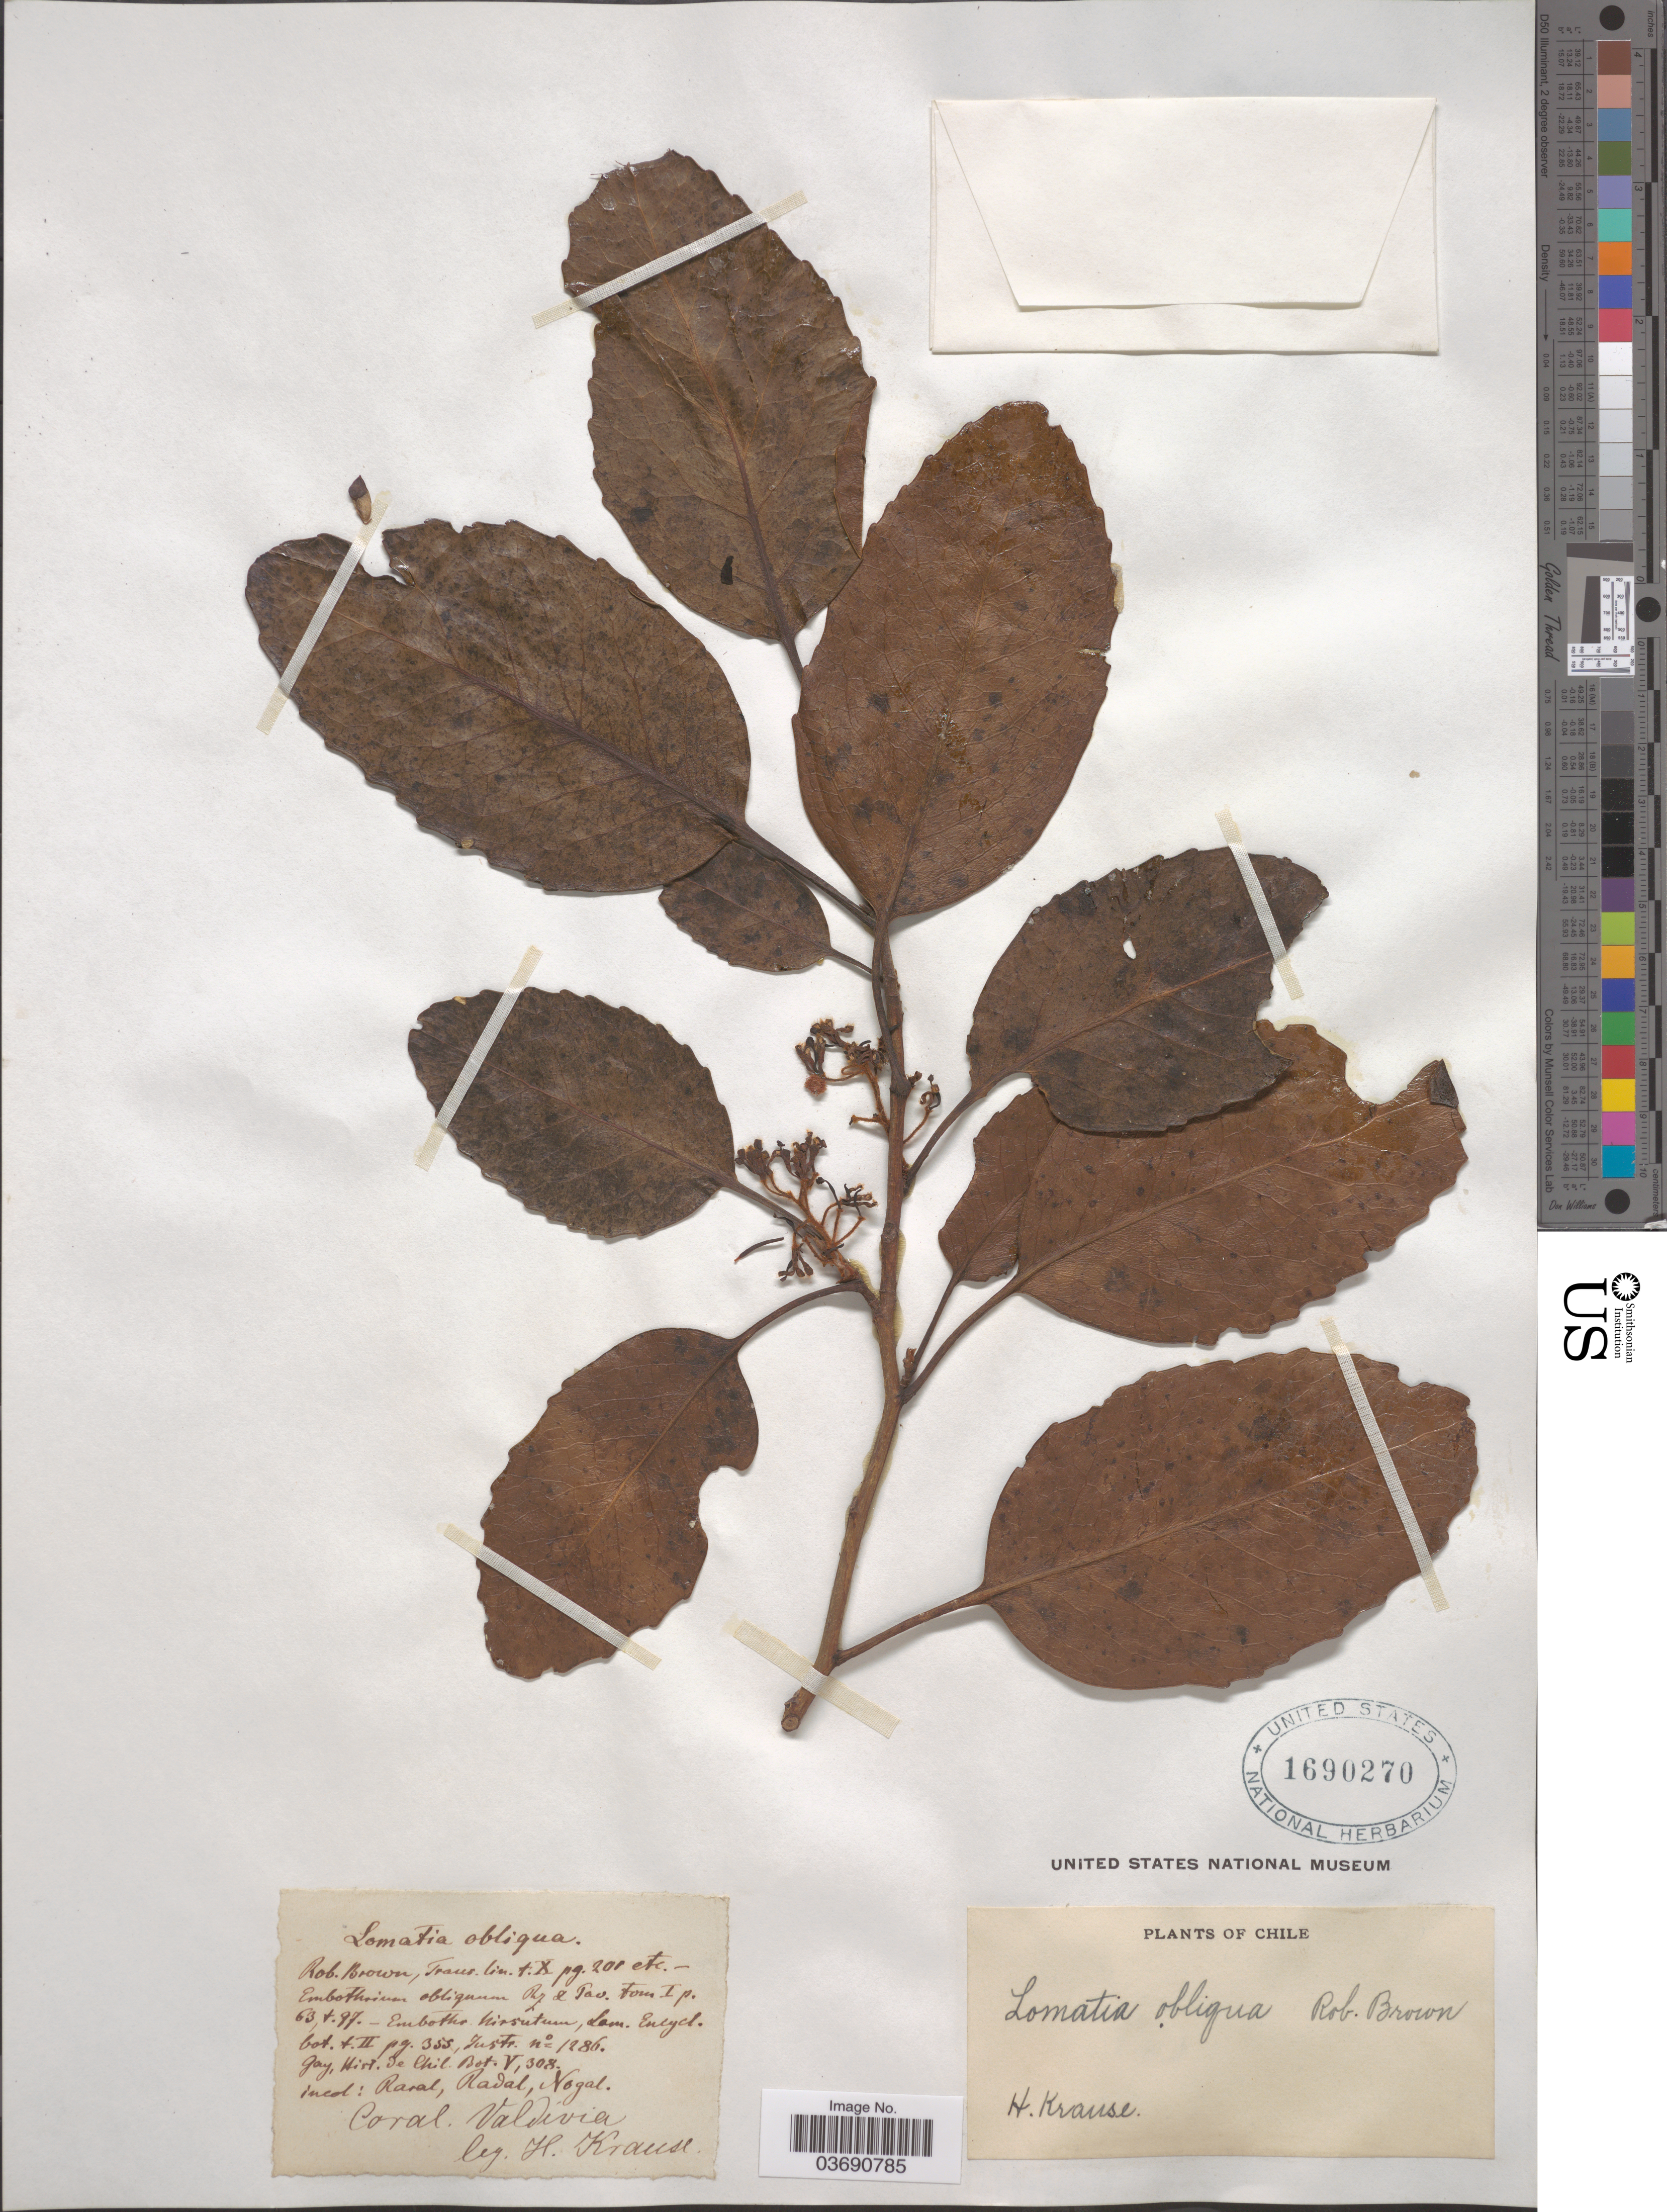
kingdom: Plantae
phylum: Tracheophyta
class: Magnoliopsida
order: Proteales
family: Proteaceae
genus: Lomatia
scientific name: Lomatia hirsuta subsp. obliqua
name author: (Ruiz & Pav.) R.T. Penn.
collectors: H. Krause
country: Chile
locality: Incol: Raral, Radal, Nogal. Coral. Valdivia.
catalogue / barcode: US 1690270